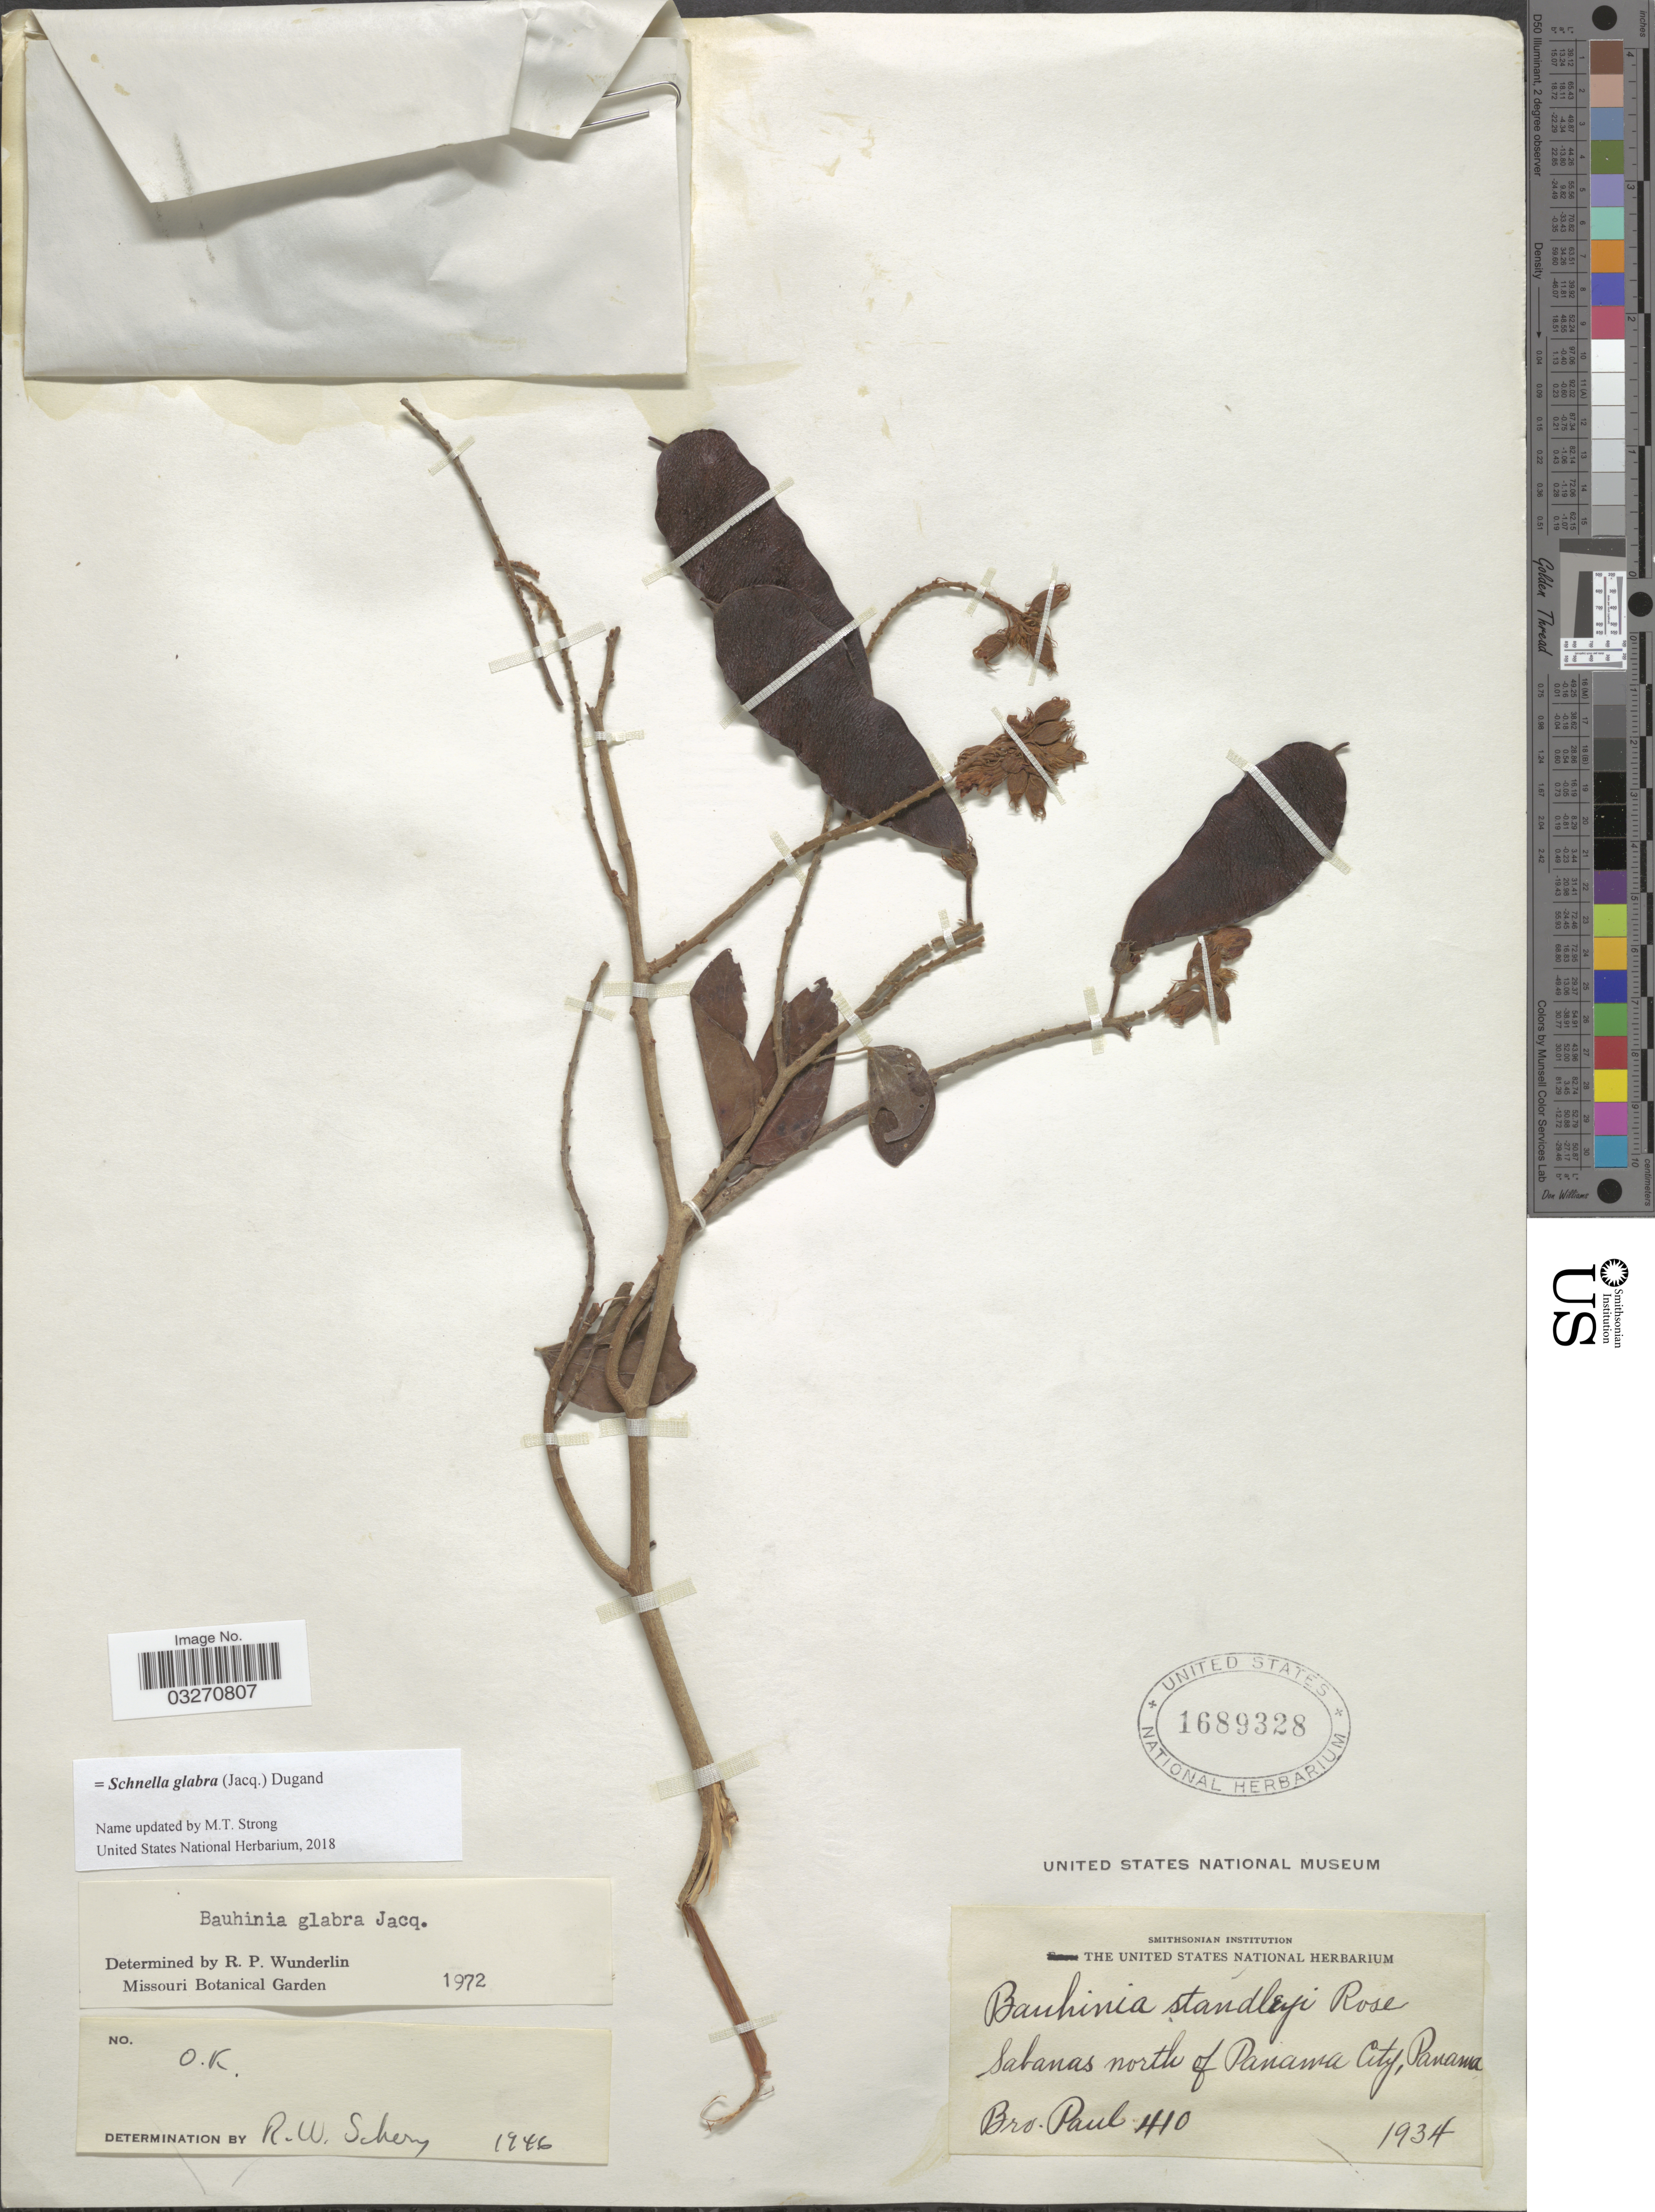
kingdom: Plantae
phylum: Tracheophyta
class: Magnoliopsida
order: Fabales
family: Fabaceae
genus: Schnella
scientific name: Schnella glabra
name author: (Jacq.) Dugand G.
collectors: B. Paul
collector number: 410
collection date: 1934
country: Panama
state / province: Panamá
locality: Sabanas north of Panama City.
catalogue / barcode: US 1689328